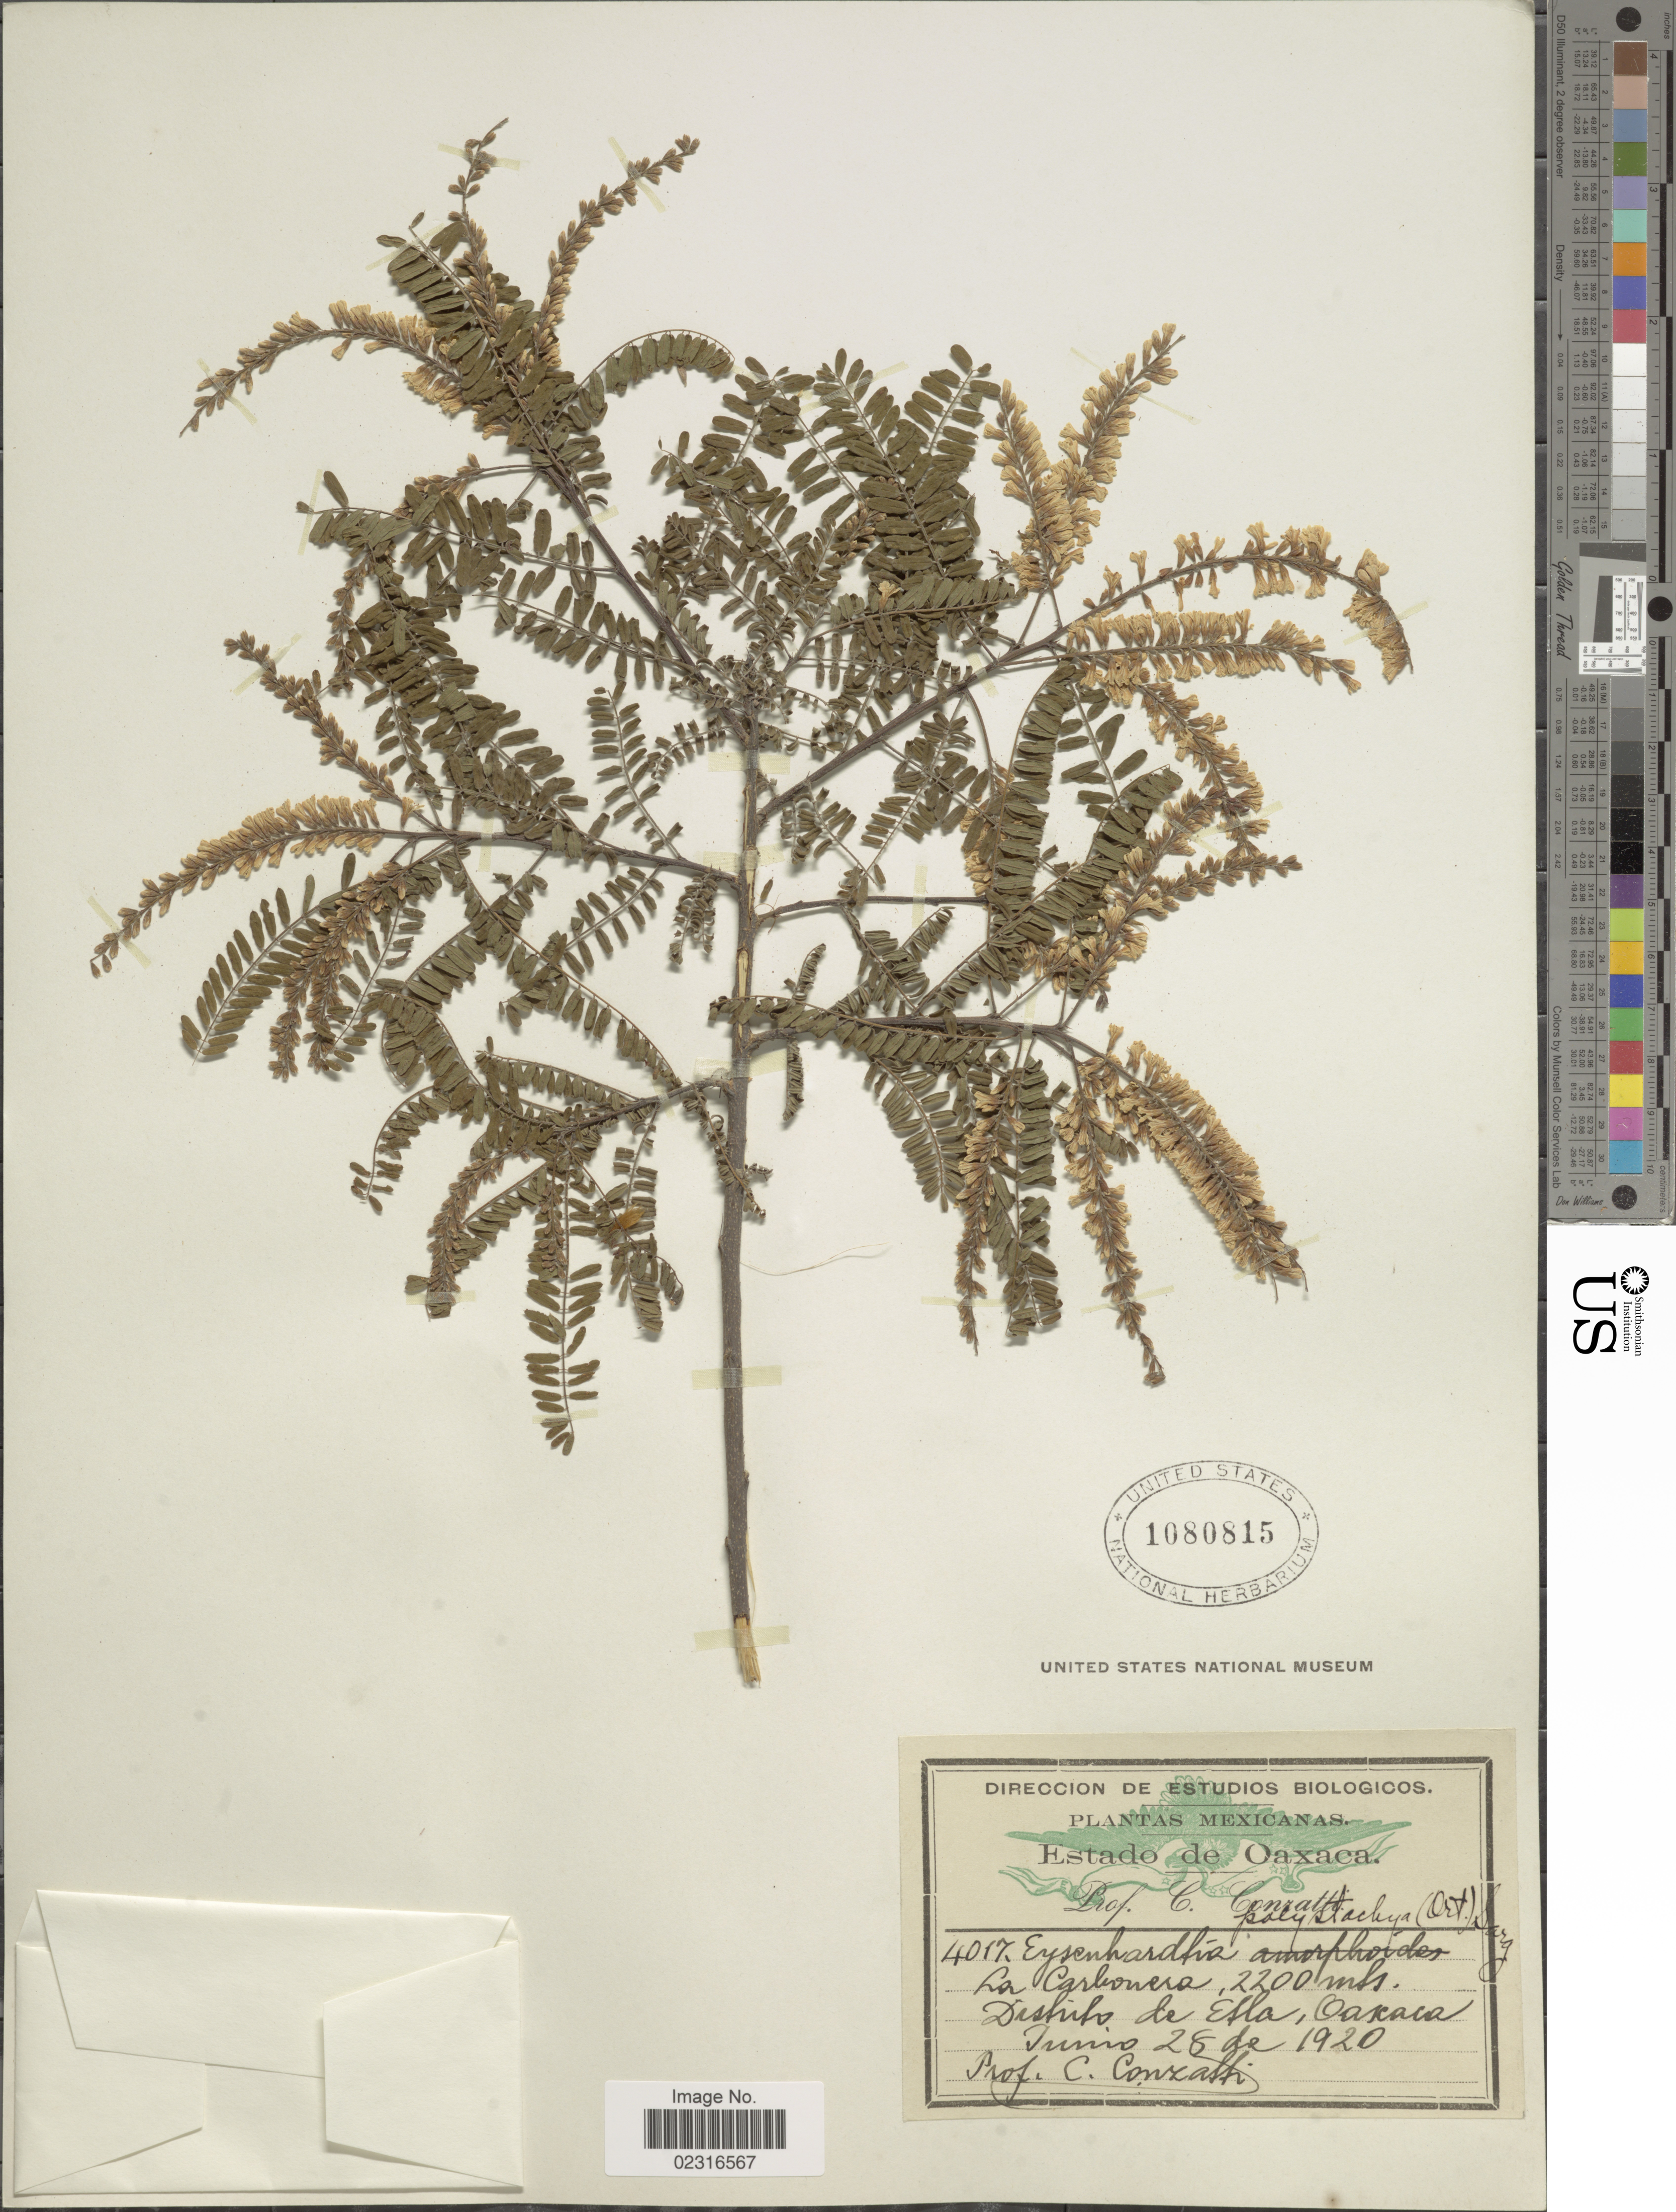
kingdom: Plantae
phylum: Tracheophyta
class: Magnoliopsida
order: Fabales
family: Fabaceae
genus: Eysenhardtia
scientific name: Eysenhardtia polystachya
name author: (Ortega) Sarg.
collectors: C. Conzalli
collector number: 4017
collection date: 1920-06-25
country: Mexico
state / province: Oaxaca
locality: La Carbonera. Distrito de Etla.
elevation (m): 2200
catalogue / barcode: US 1080815